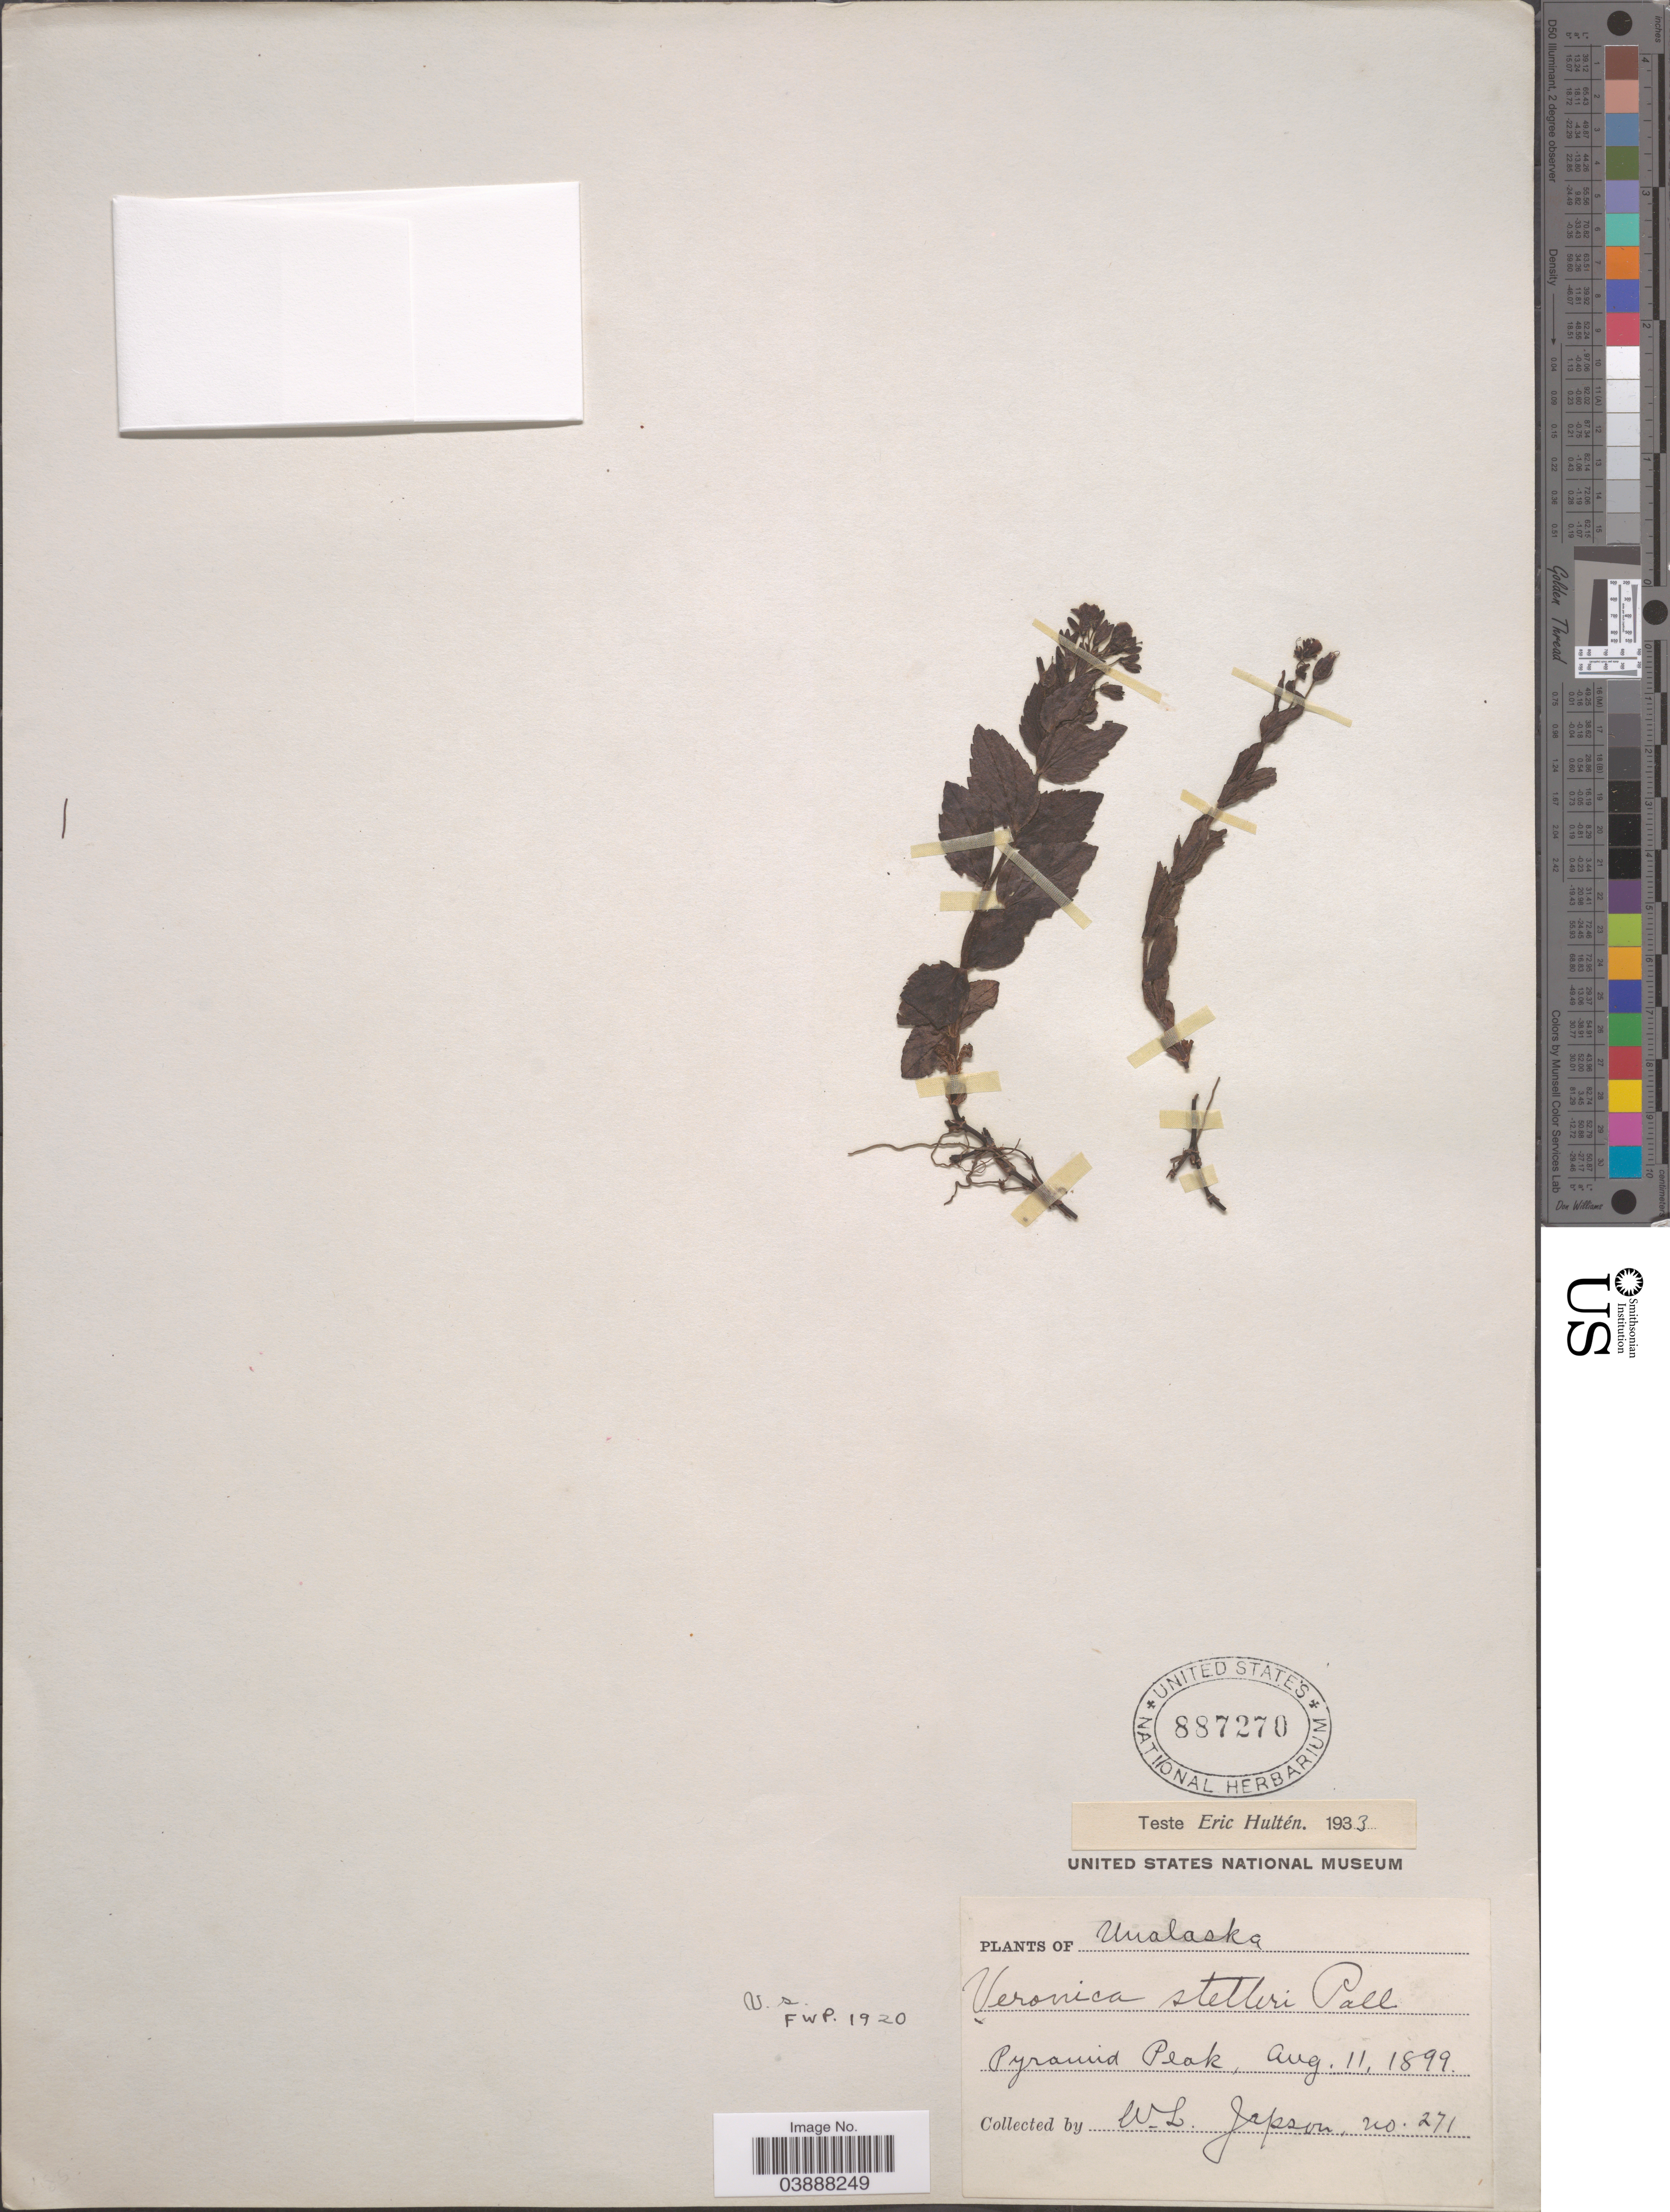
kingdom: Plantae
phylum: Tracheophyta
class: Magnoliopsida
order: Lamiales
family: Plantaginaceae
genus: Veronica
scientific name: Veronica stelleri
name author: Pall.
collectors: W. L. Jepson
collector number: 271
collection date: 1899-08-11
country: United States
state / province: Alaska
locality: Unalaska. Pyramid Peak.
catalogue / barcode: US 887270